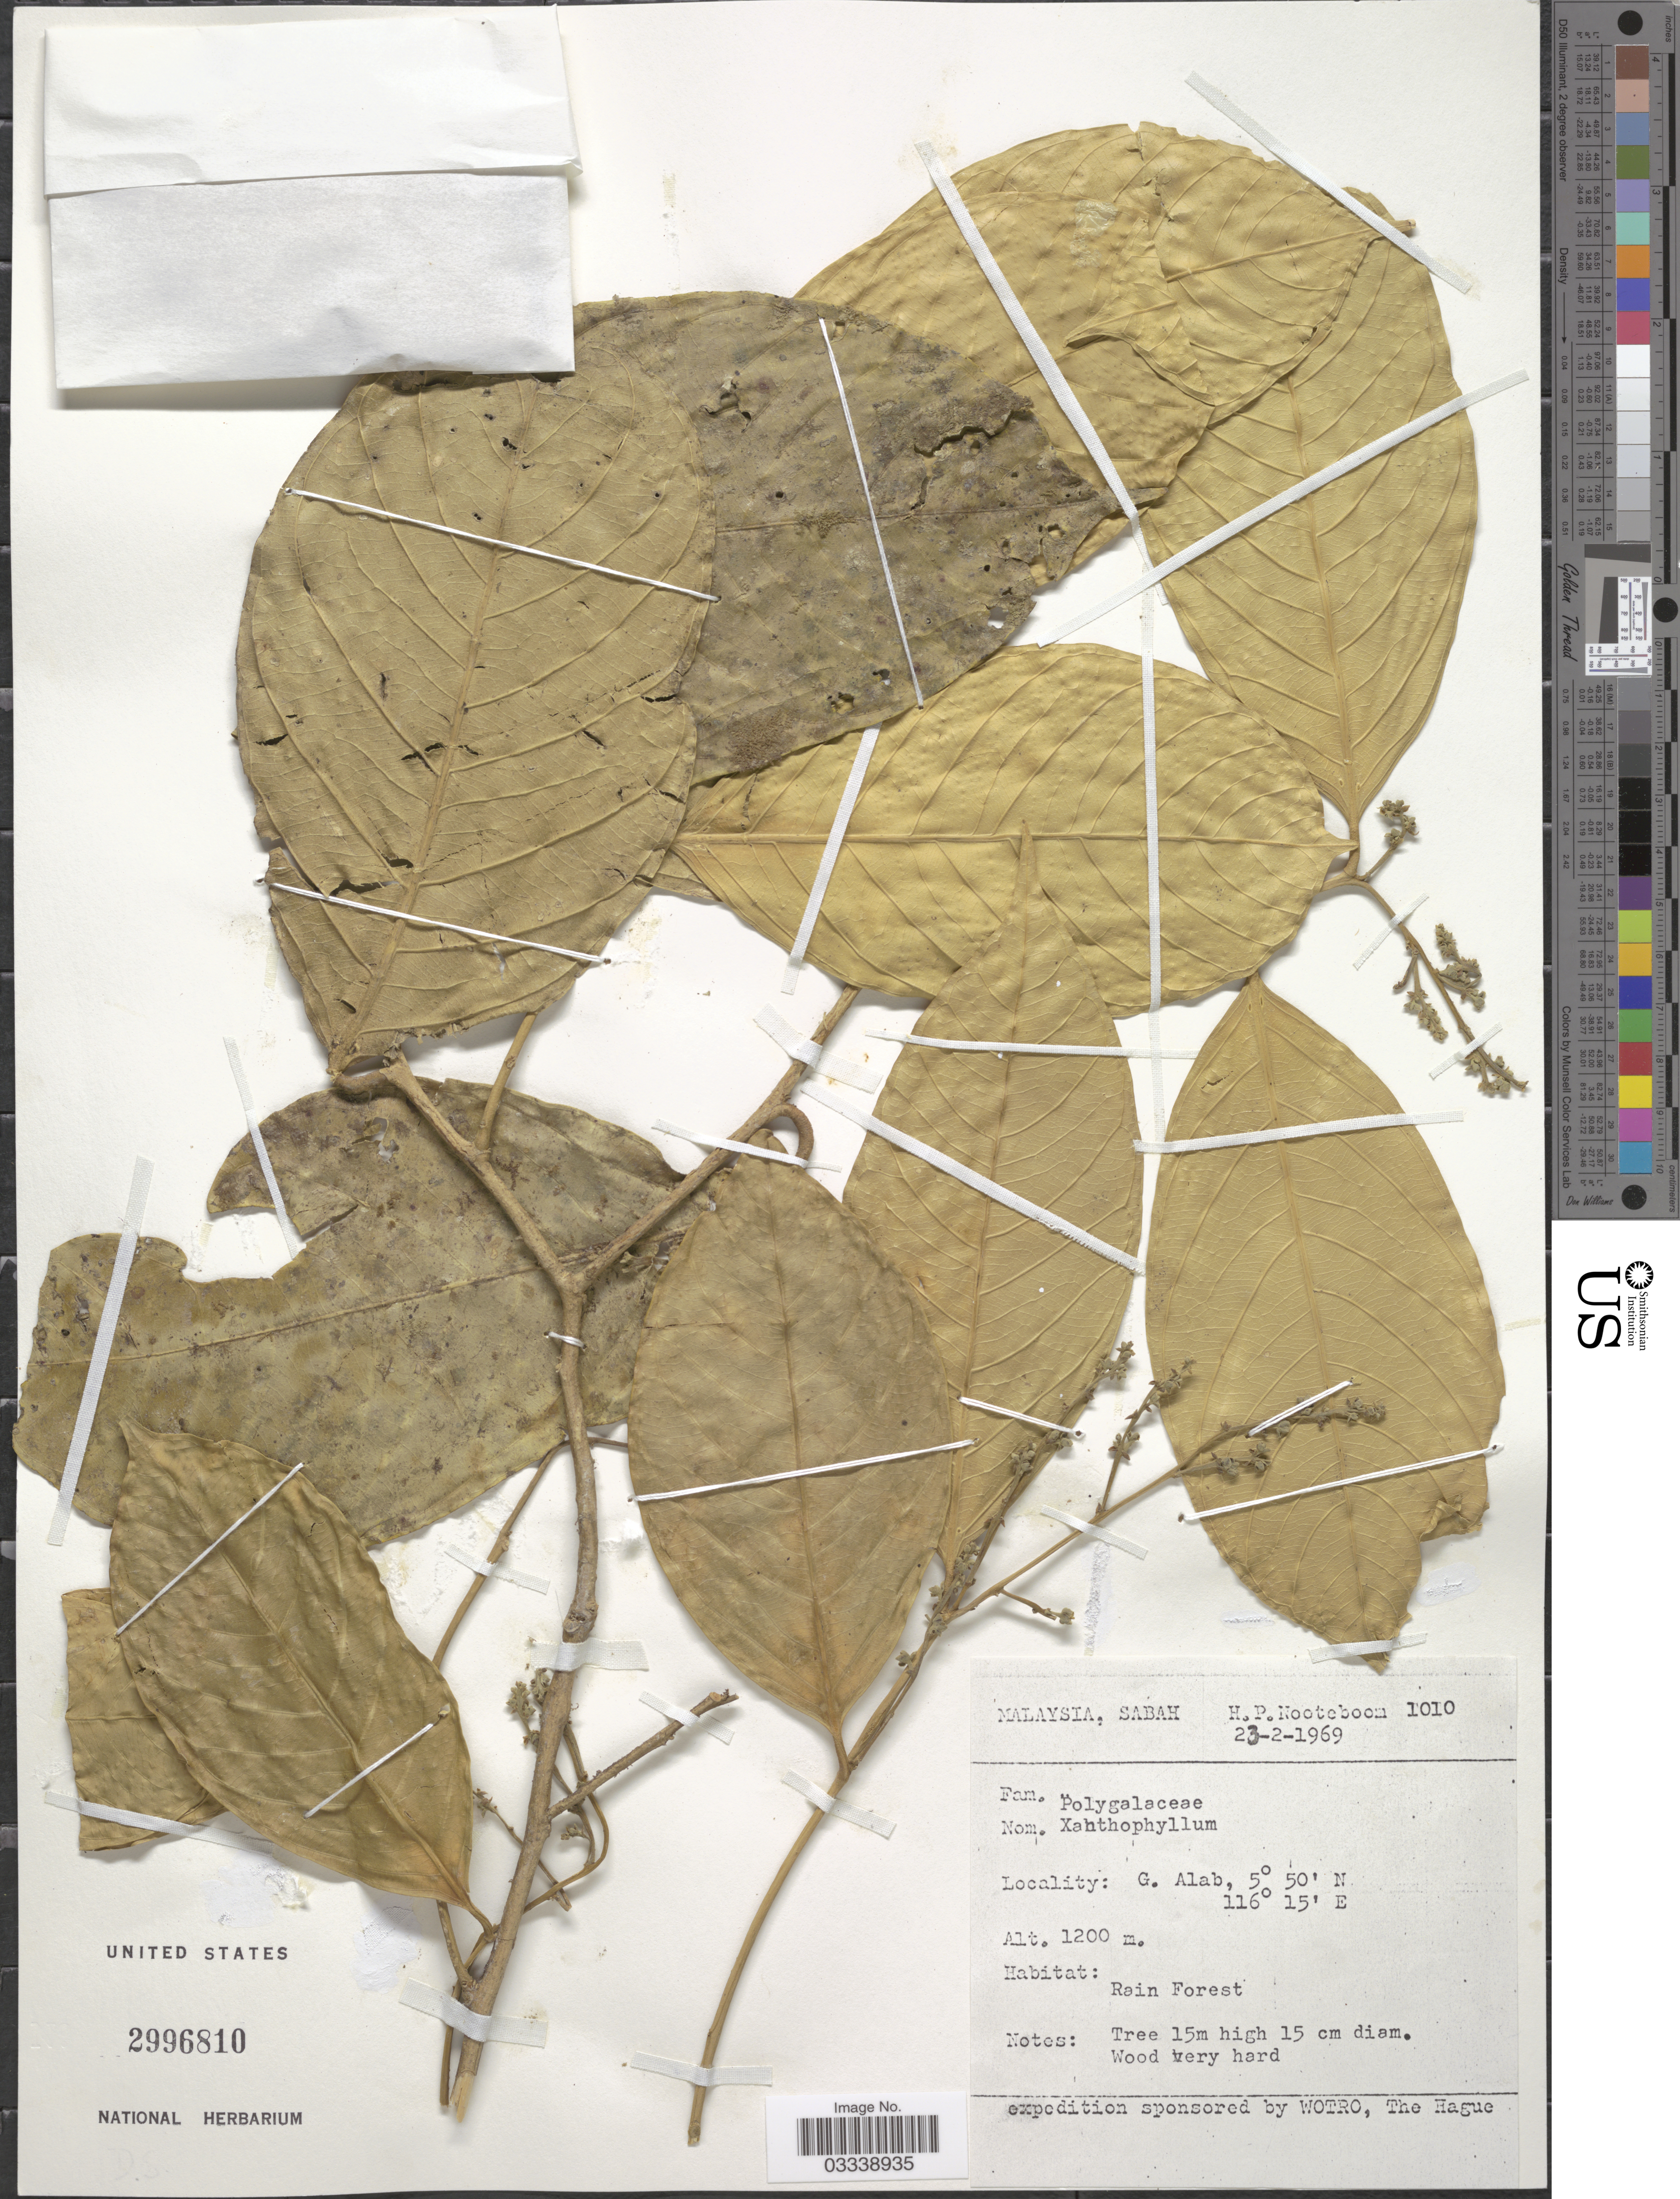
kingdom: Plantae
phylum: Tracheophyta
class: Magnoliopsida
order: Fabales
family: Polygalaceae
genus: Xanthophyllum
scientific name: Xanthophyllum sp.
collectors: H. P. Nooteboom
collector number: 1010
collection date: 1969-02-23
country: Malaysia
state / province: Sabah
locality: G. Alab.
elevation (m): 1200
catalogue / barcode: US 2996810